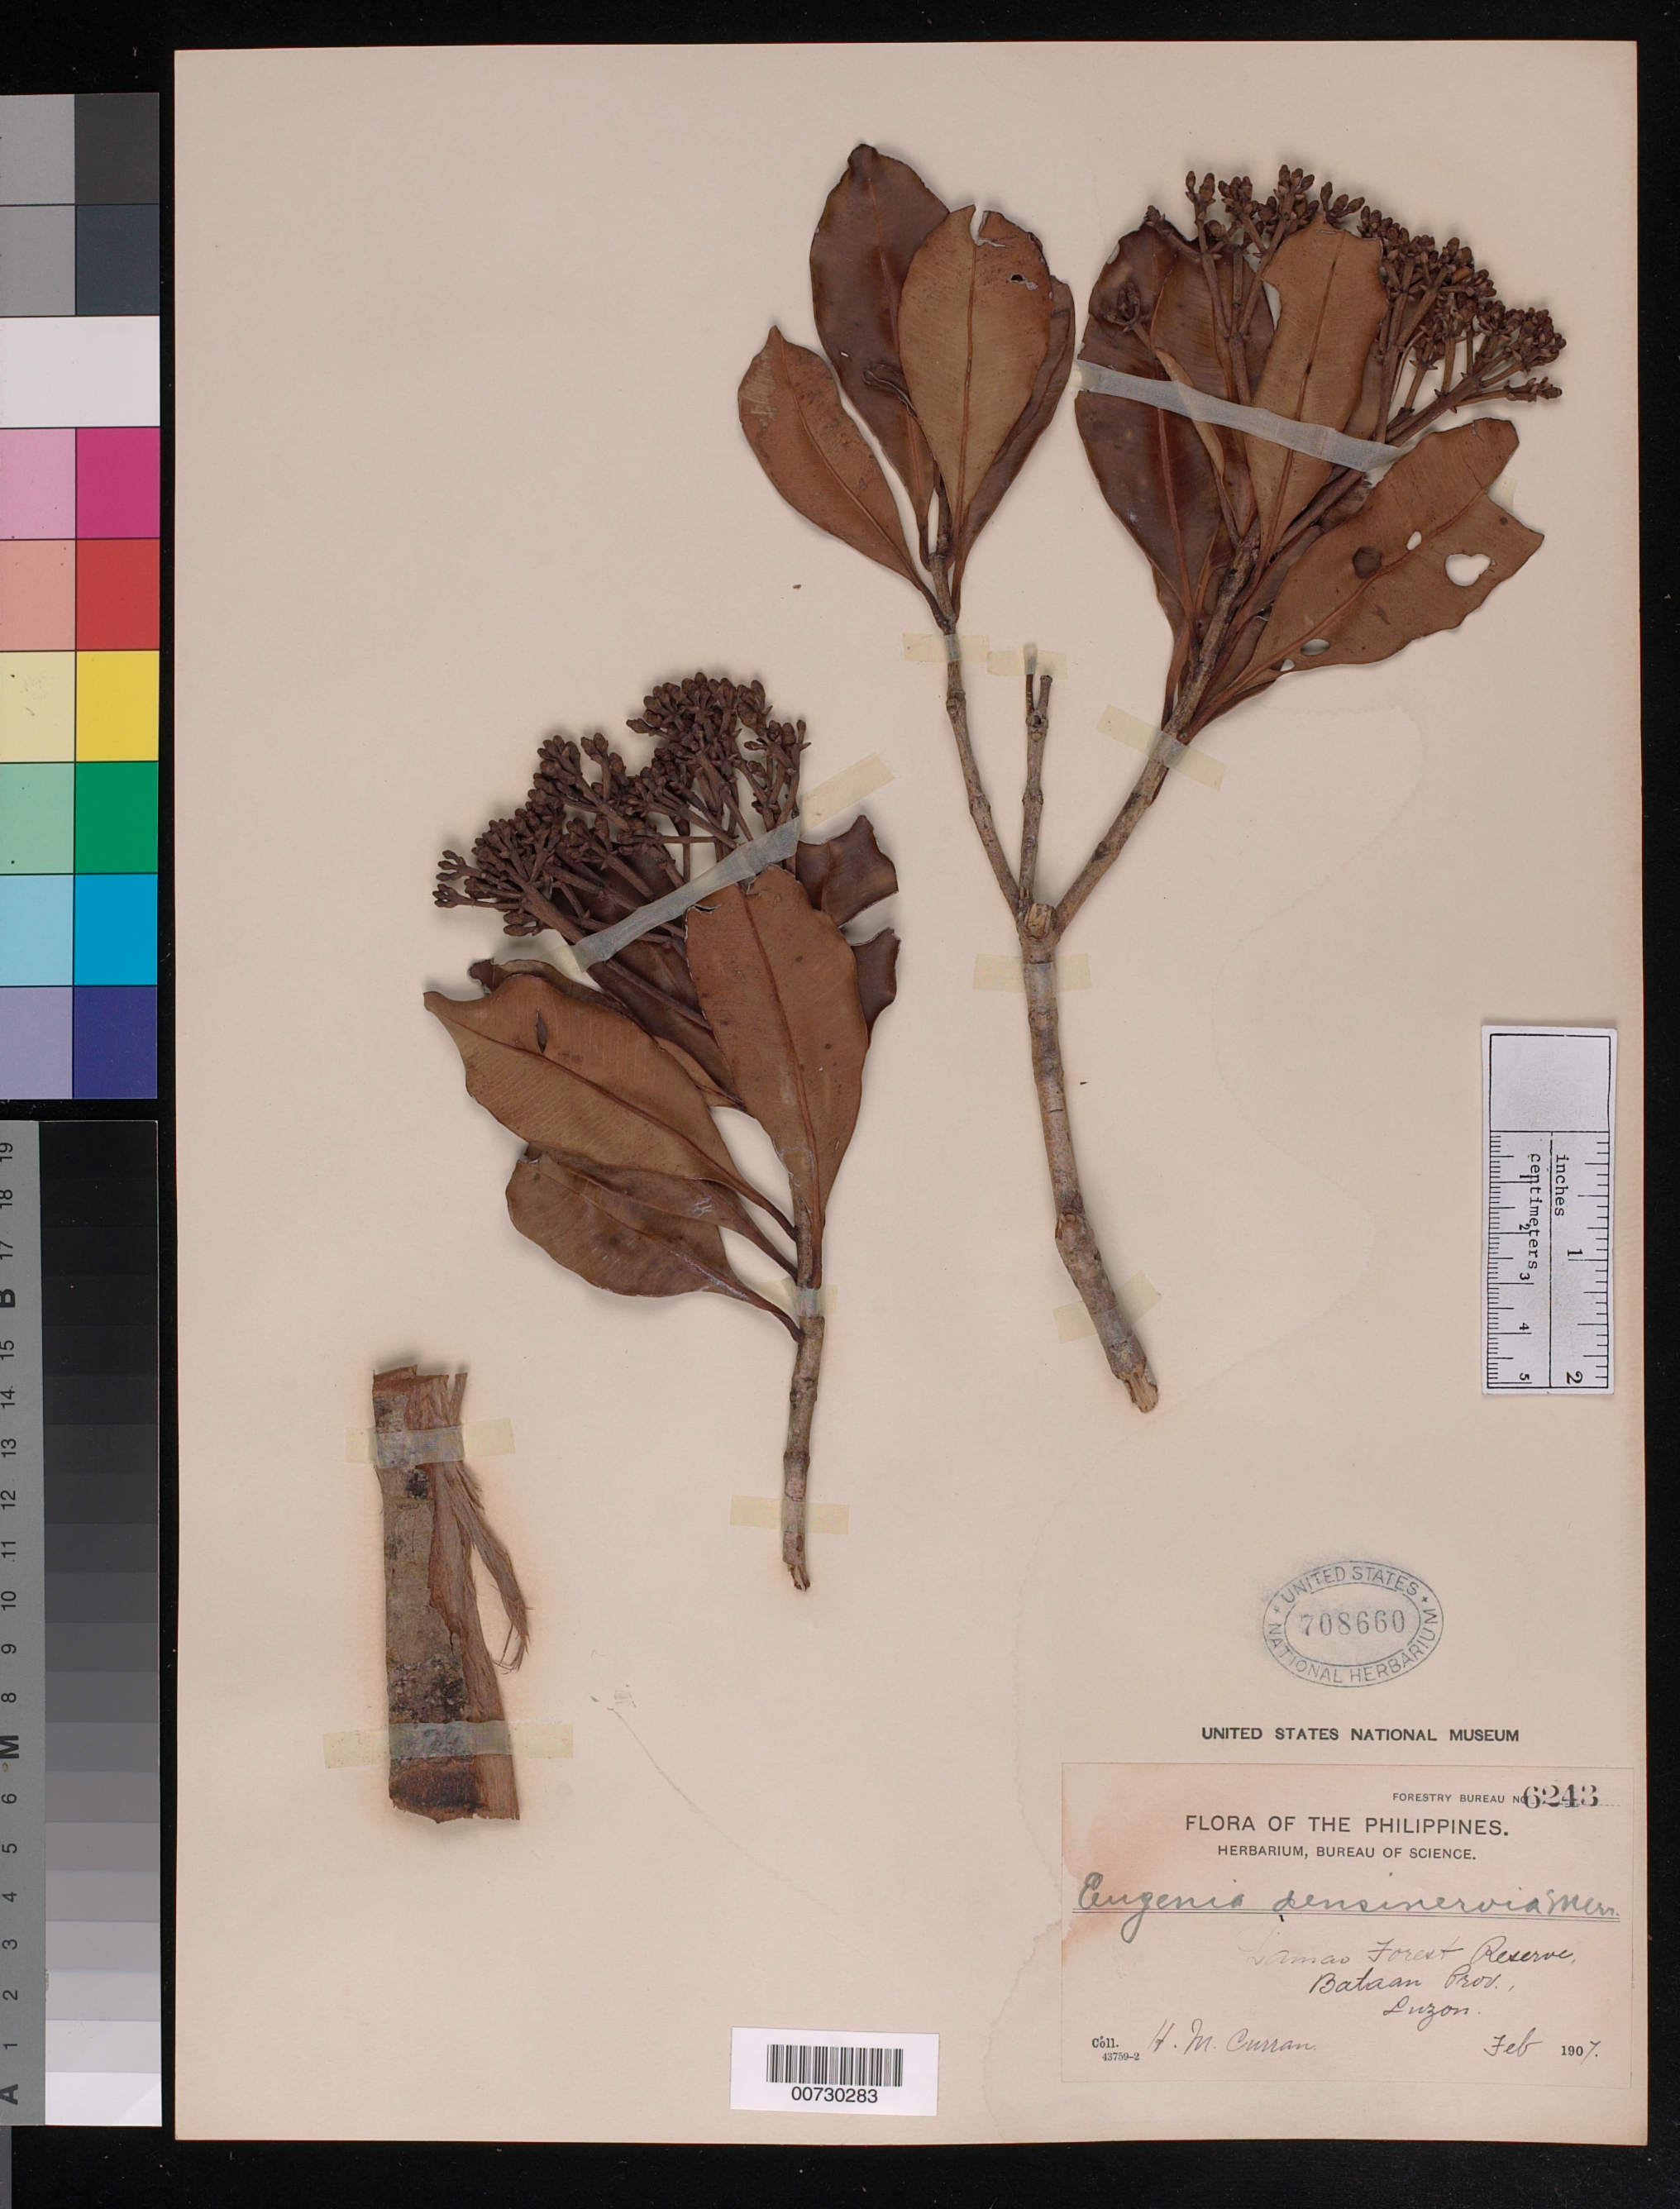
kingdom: Plantae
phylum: Tracheophyta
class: Magnoliopsida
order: Myrtales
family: Myrtaceae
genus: Syzygium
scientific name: Syzygium densinervium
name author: (Merr.) Merr.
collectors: H. M. Curran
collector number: For. Bur. 6243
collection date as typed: Feb 1907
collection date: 1907-02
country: Philippines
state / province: Central Luzon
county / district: Bataan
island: Luzon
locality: Lamao Forest Reserve.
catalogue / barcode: US 708660